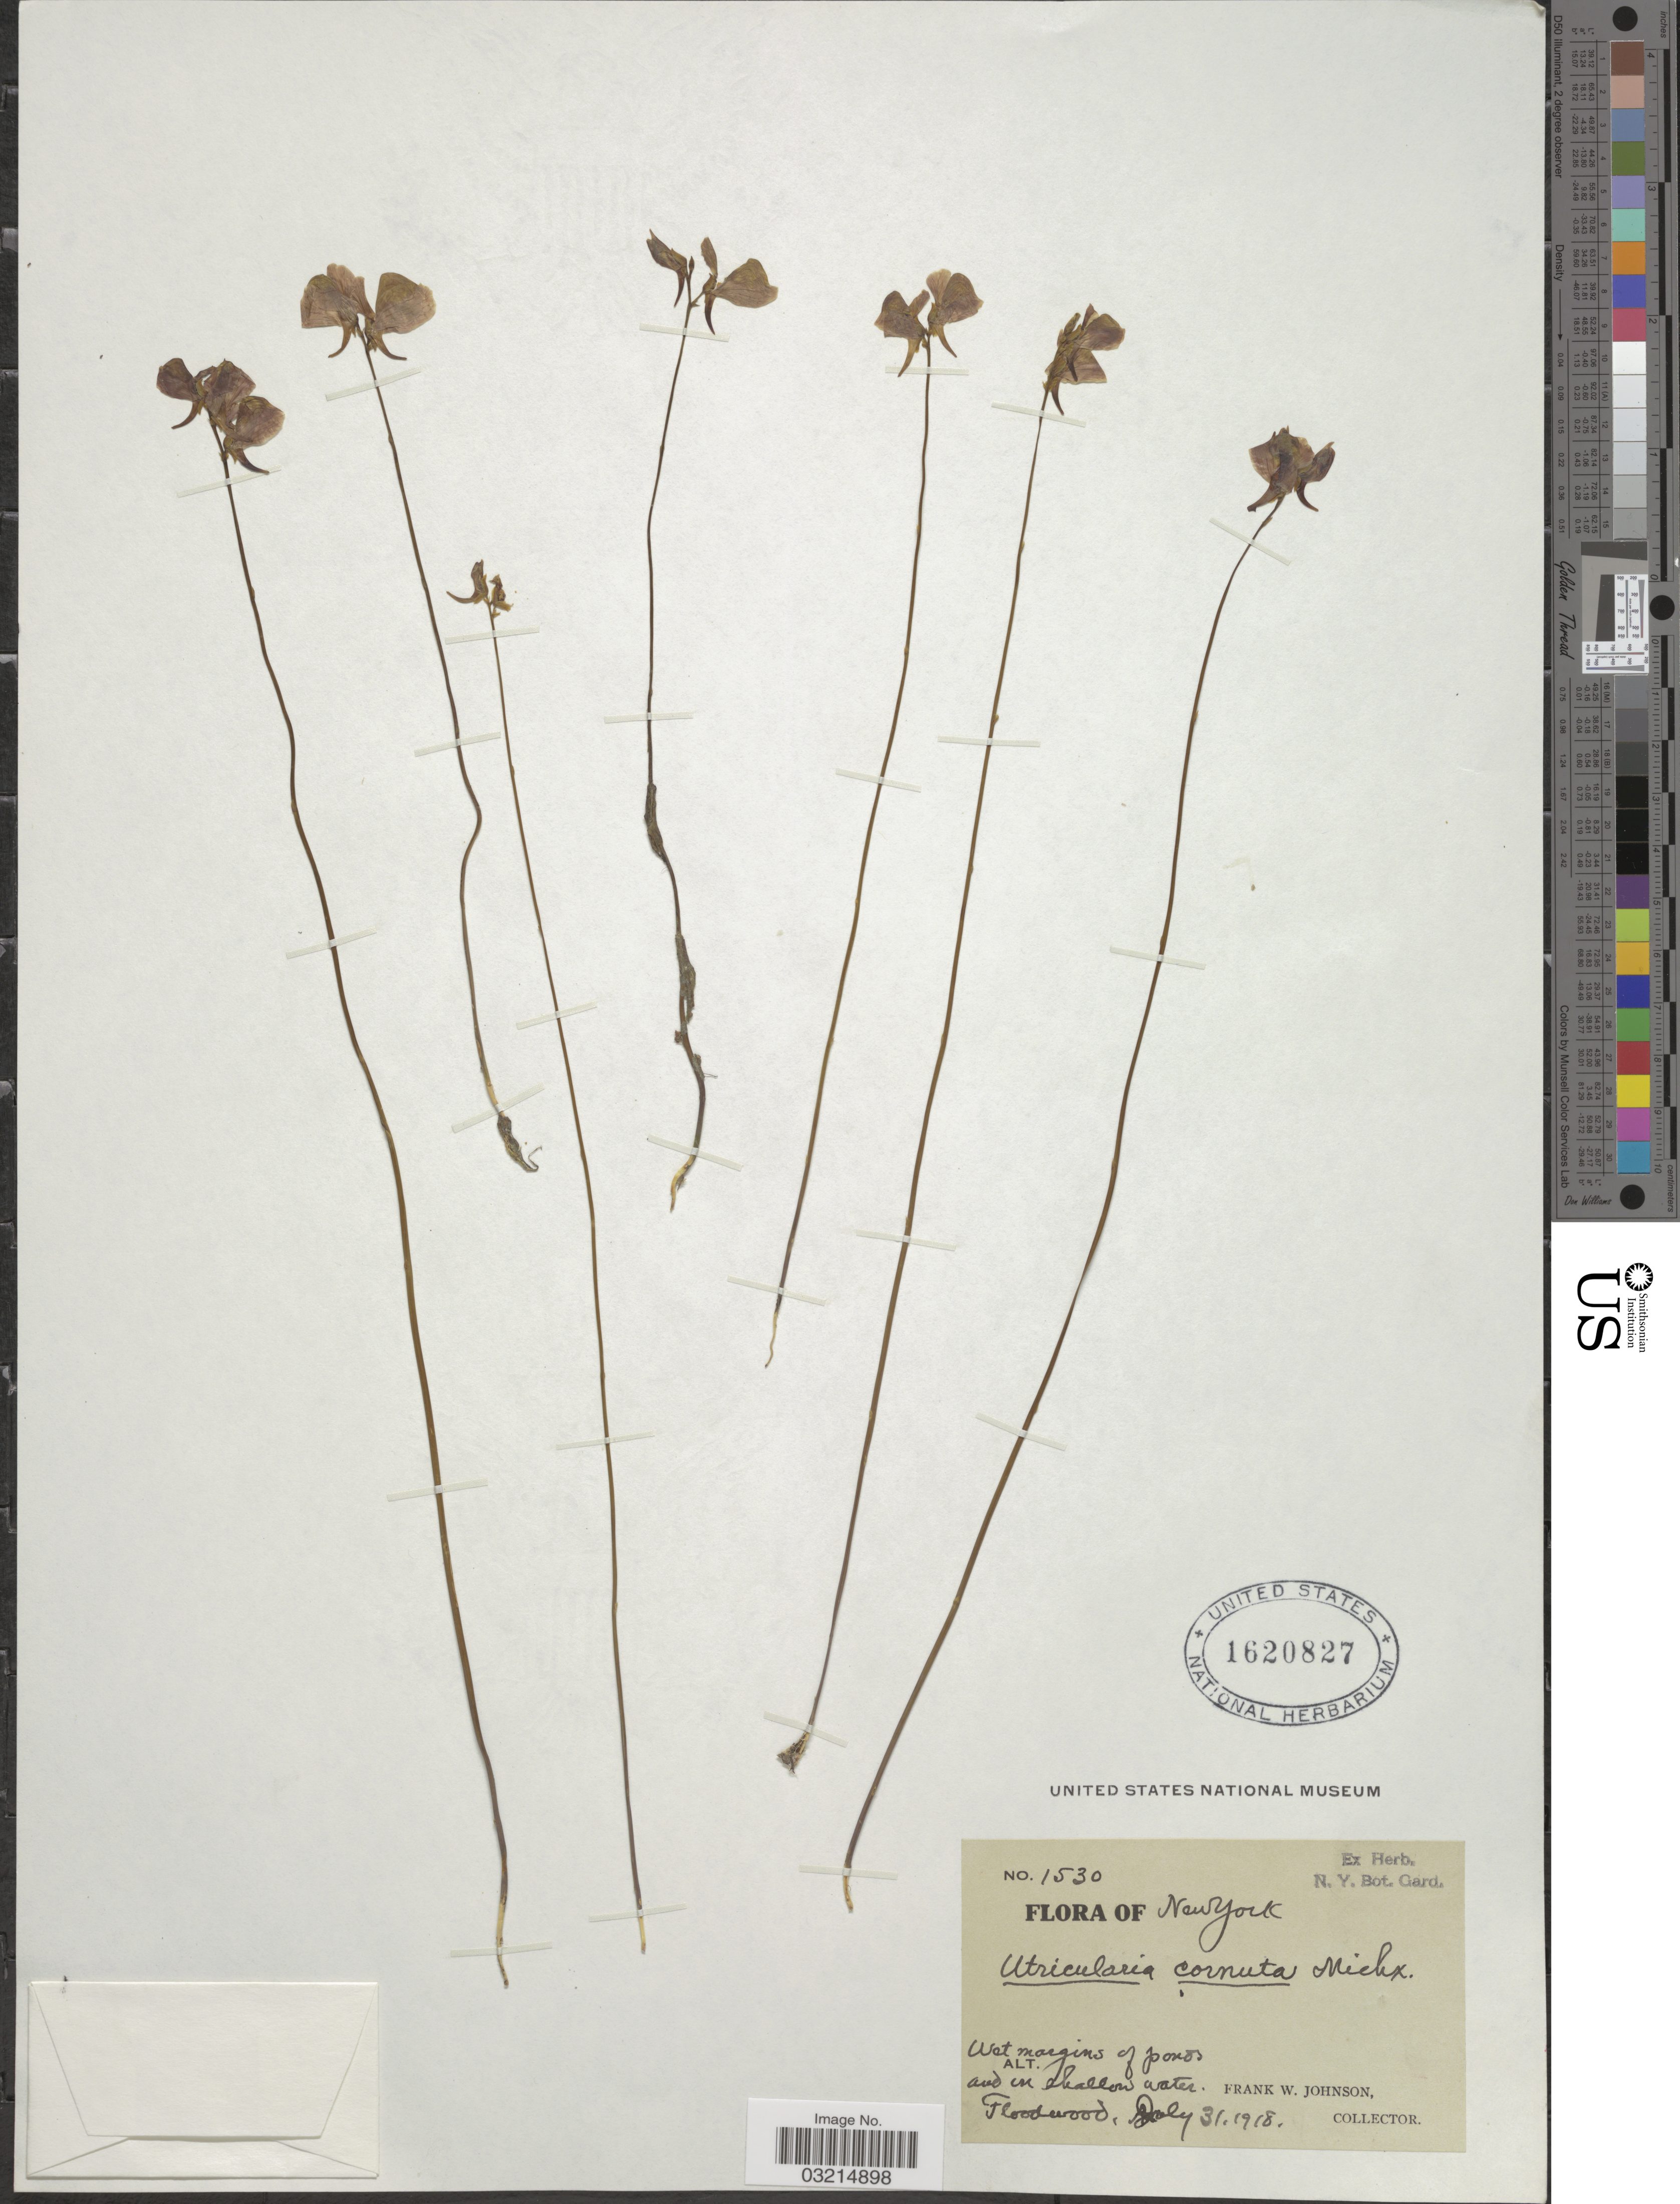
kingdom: Plantae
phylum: Tracheophyta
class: Magnoliopsida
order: Lamiales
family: Lentibulariaceae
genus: Utricularia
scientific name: Utricularia cornuta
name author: Michx.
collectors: F. W. Johnson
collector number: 1530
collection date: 1918-07-31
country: United States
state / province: New York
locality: Floodwood.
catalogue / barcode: US 1620827